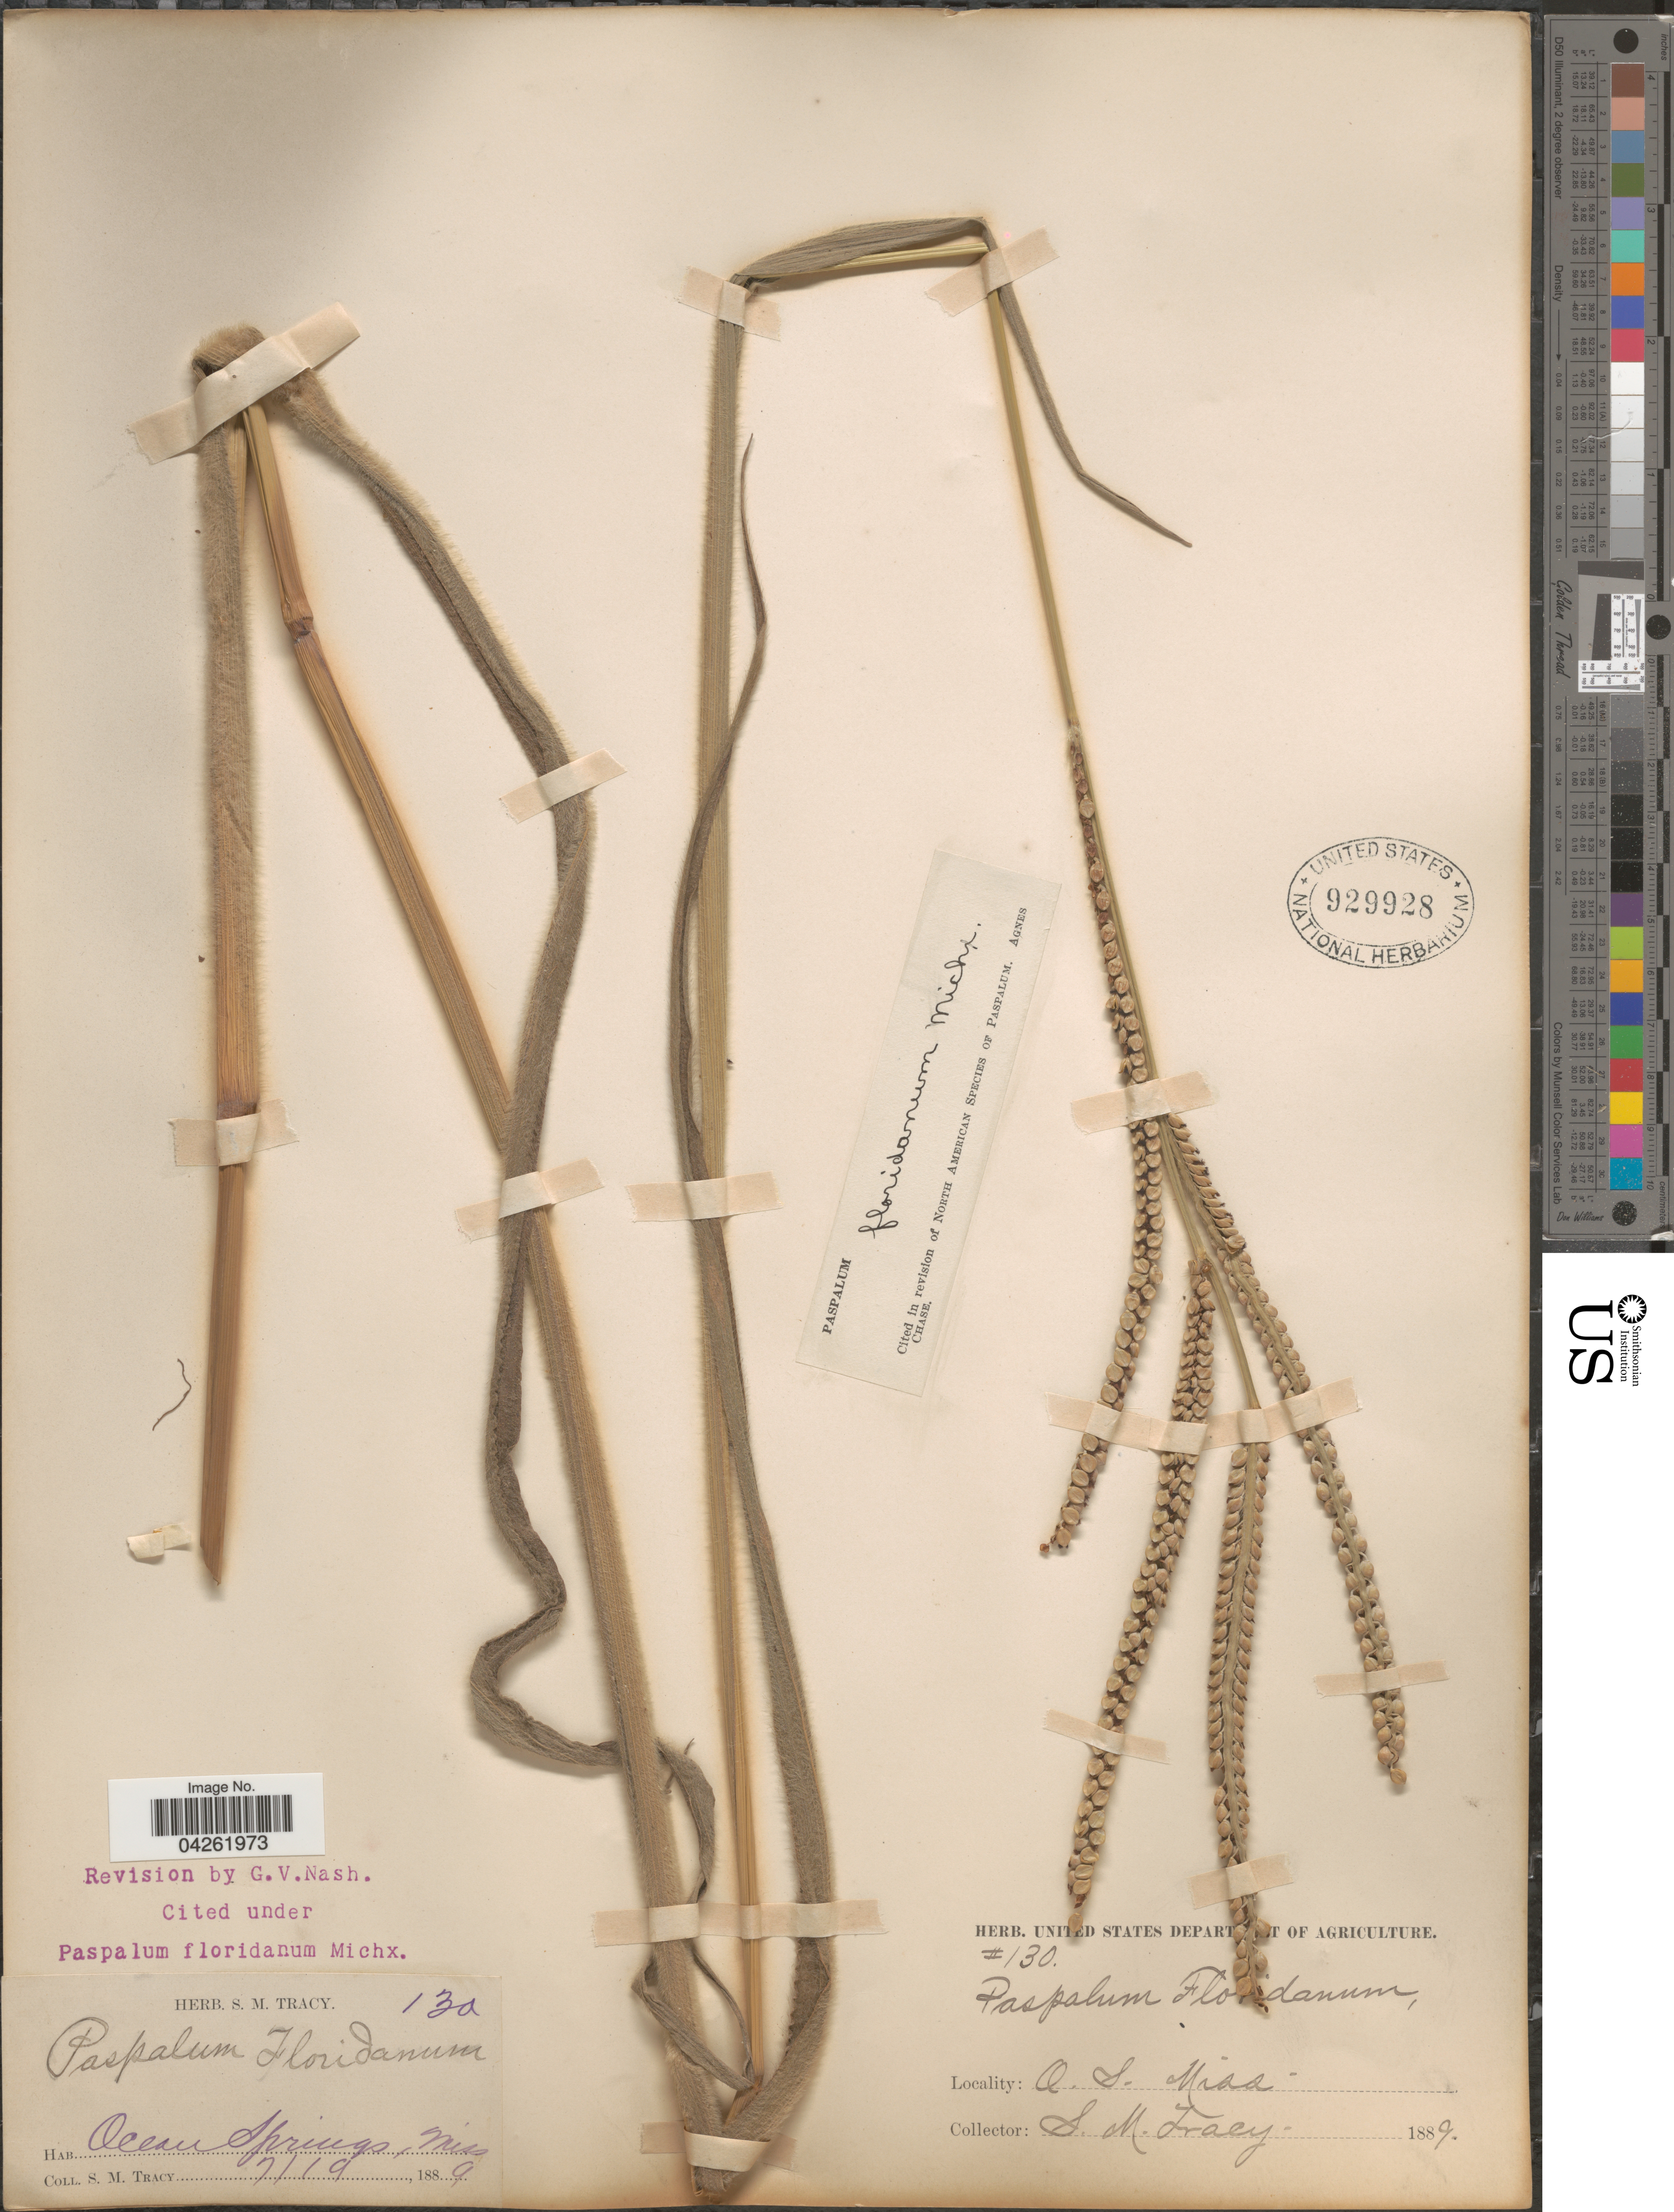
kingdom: Plantae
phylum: Tracheophyta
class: Liliopsida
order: Poales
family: Poaceae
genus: Paspalum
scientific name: Paspalum floridanum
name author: Michx.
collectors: S. M. Tracy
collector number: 130*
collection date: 1889-07-19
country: United States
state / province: Mississippi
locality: Ocean Springs.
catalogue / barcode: US 929928